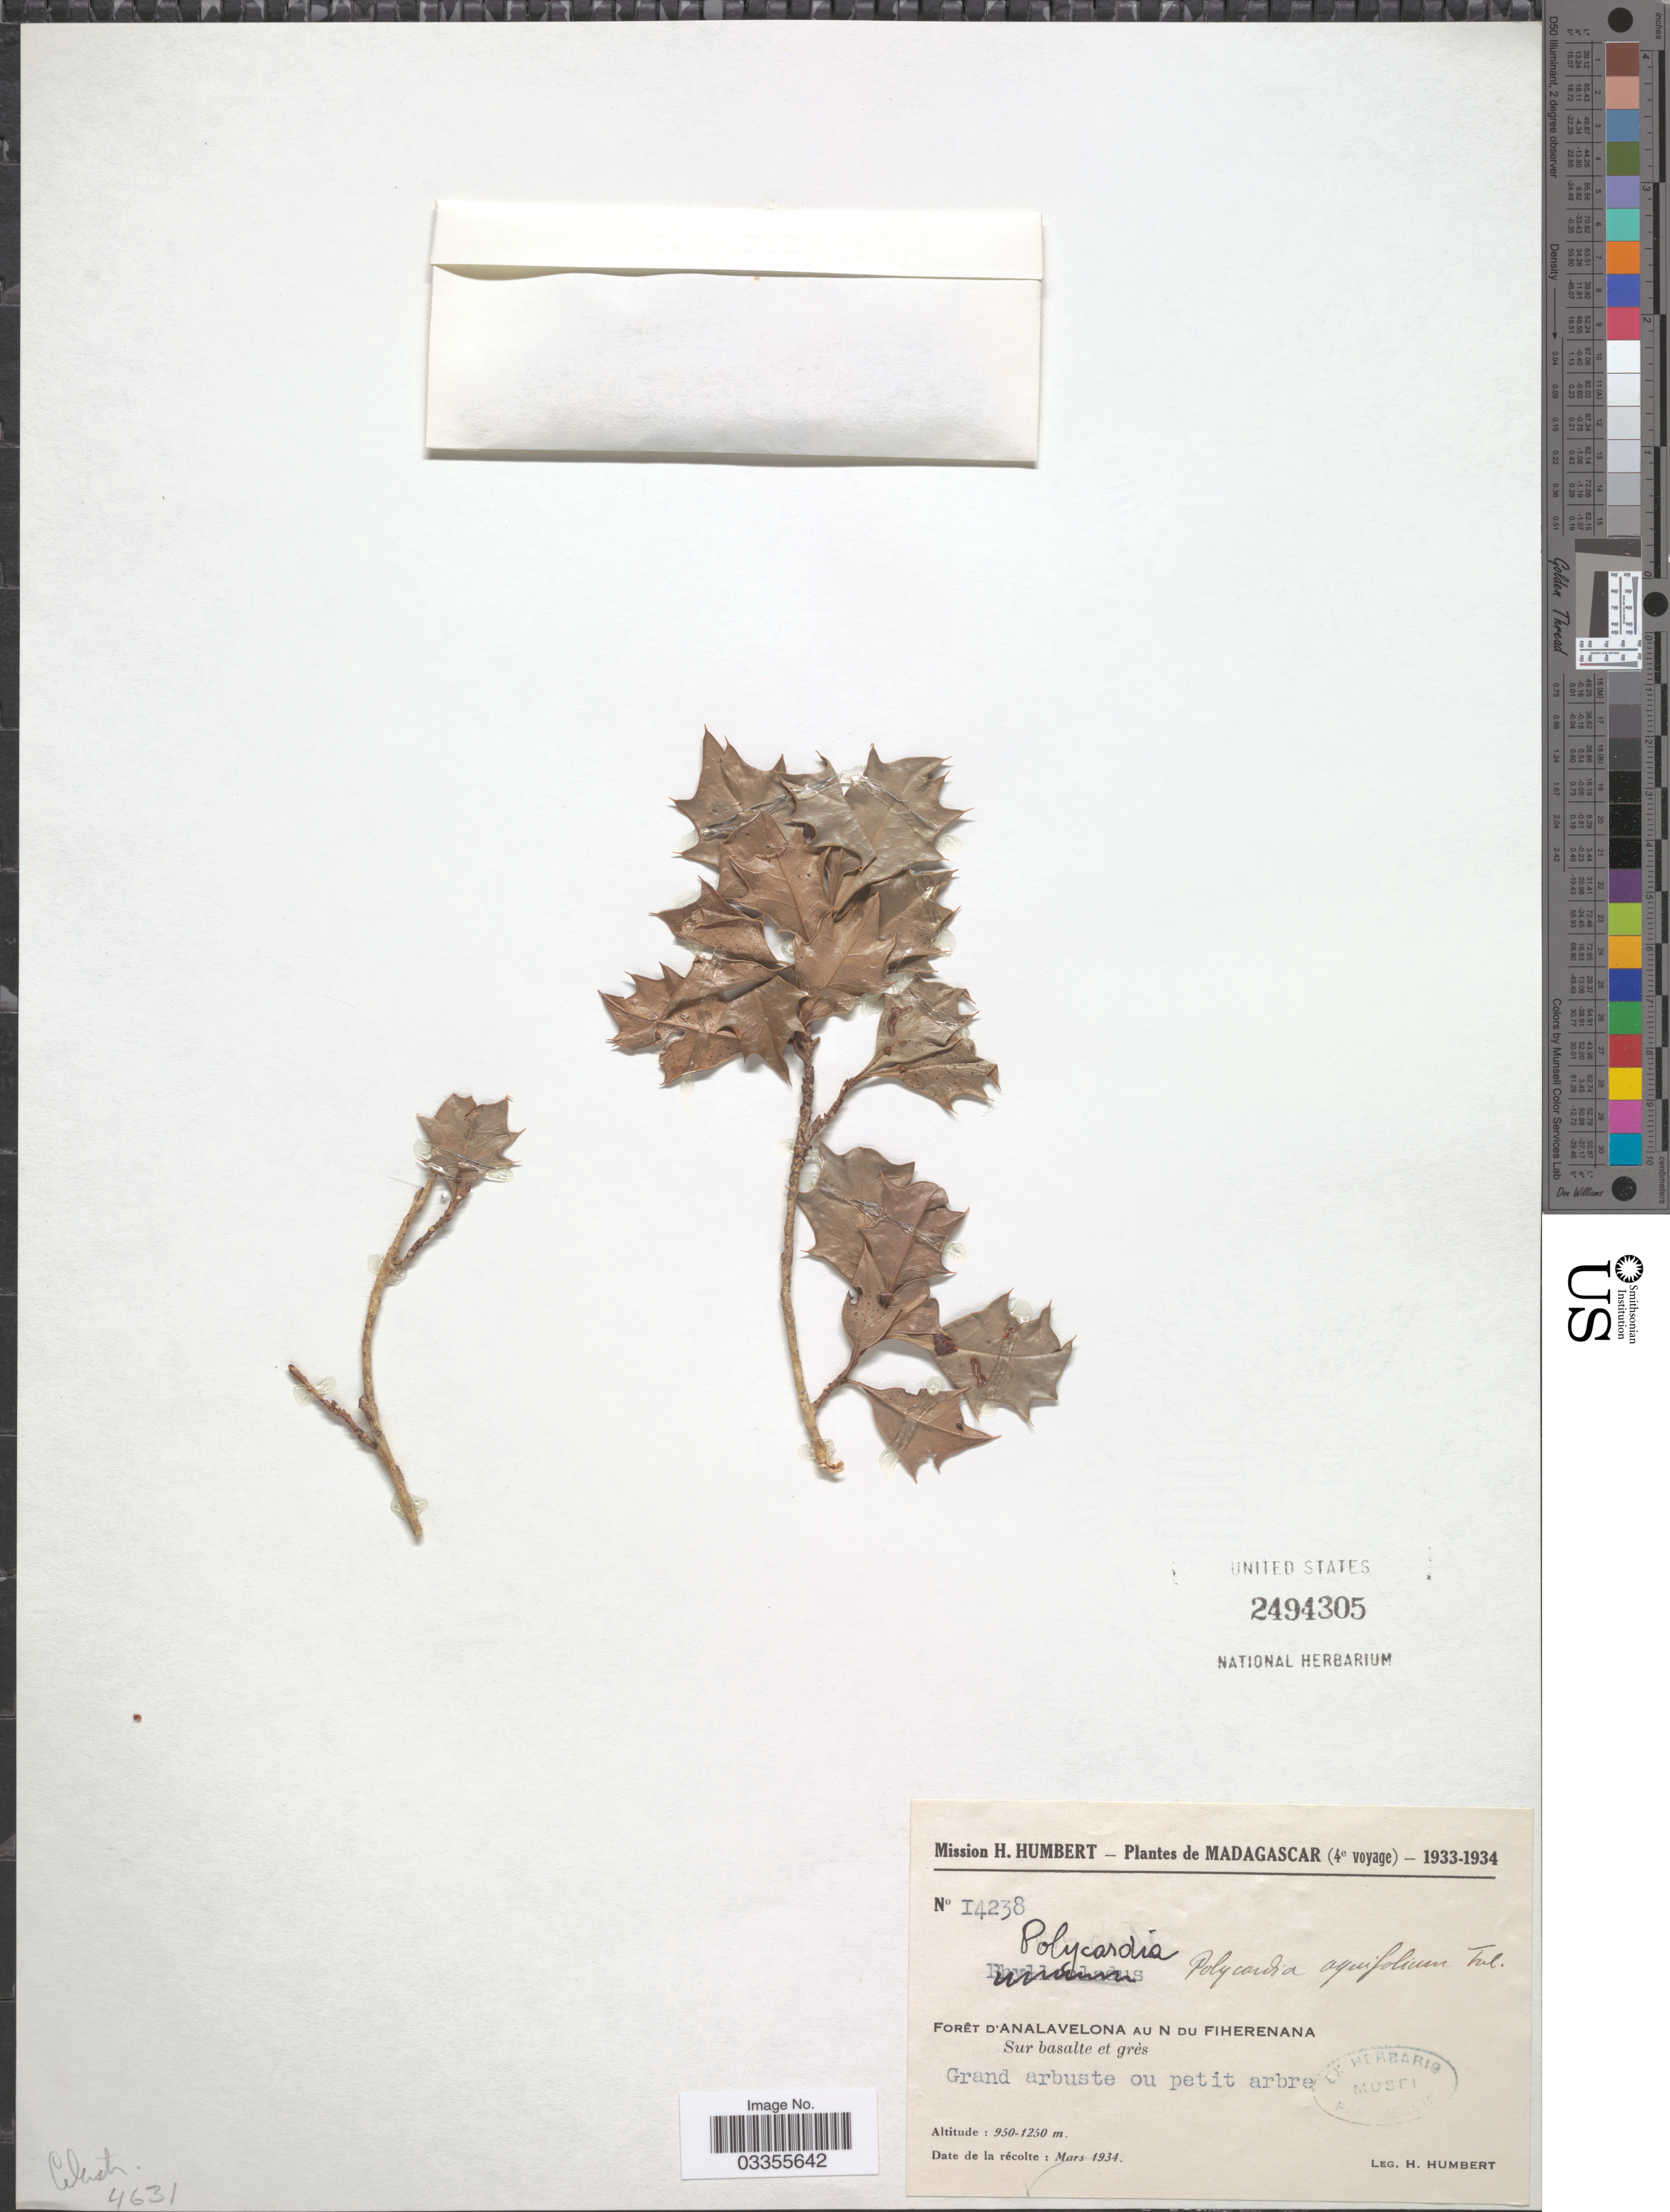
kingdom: Plantae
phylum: Tracheophyta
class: Magnoliopsida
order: Celastrales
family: Celastraceae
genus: Polycardia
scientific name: Polycardia aquifolium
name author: Tul.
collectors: H. Humbert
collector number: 14238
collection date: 1934-03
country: Madagascar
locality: Forêt d'Analavelona au N du Fiherenana. Sur basalte et grès.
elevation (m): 950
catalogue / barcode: US 2494305